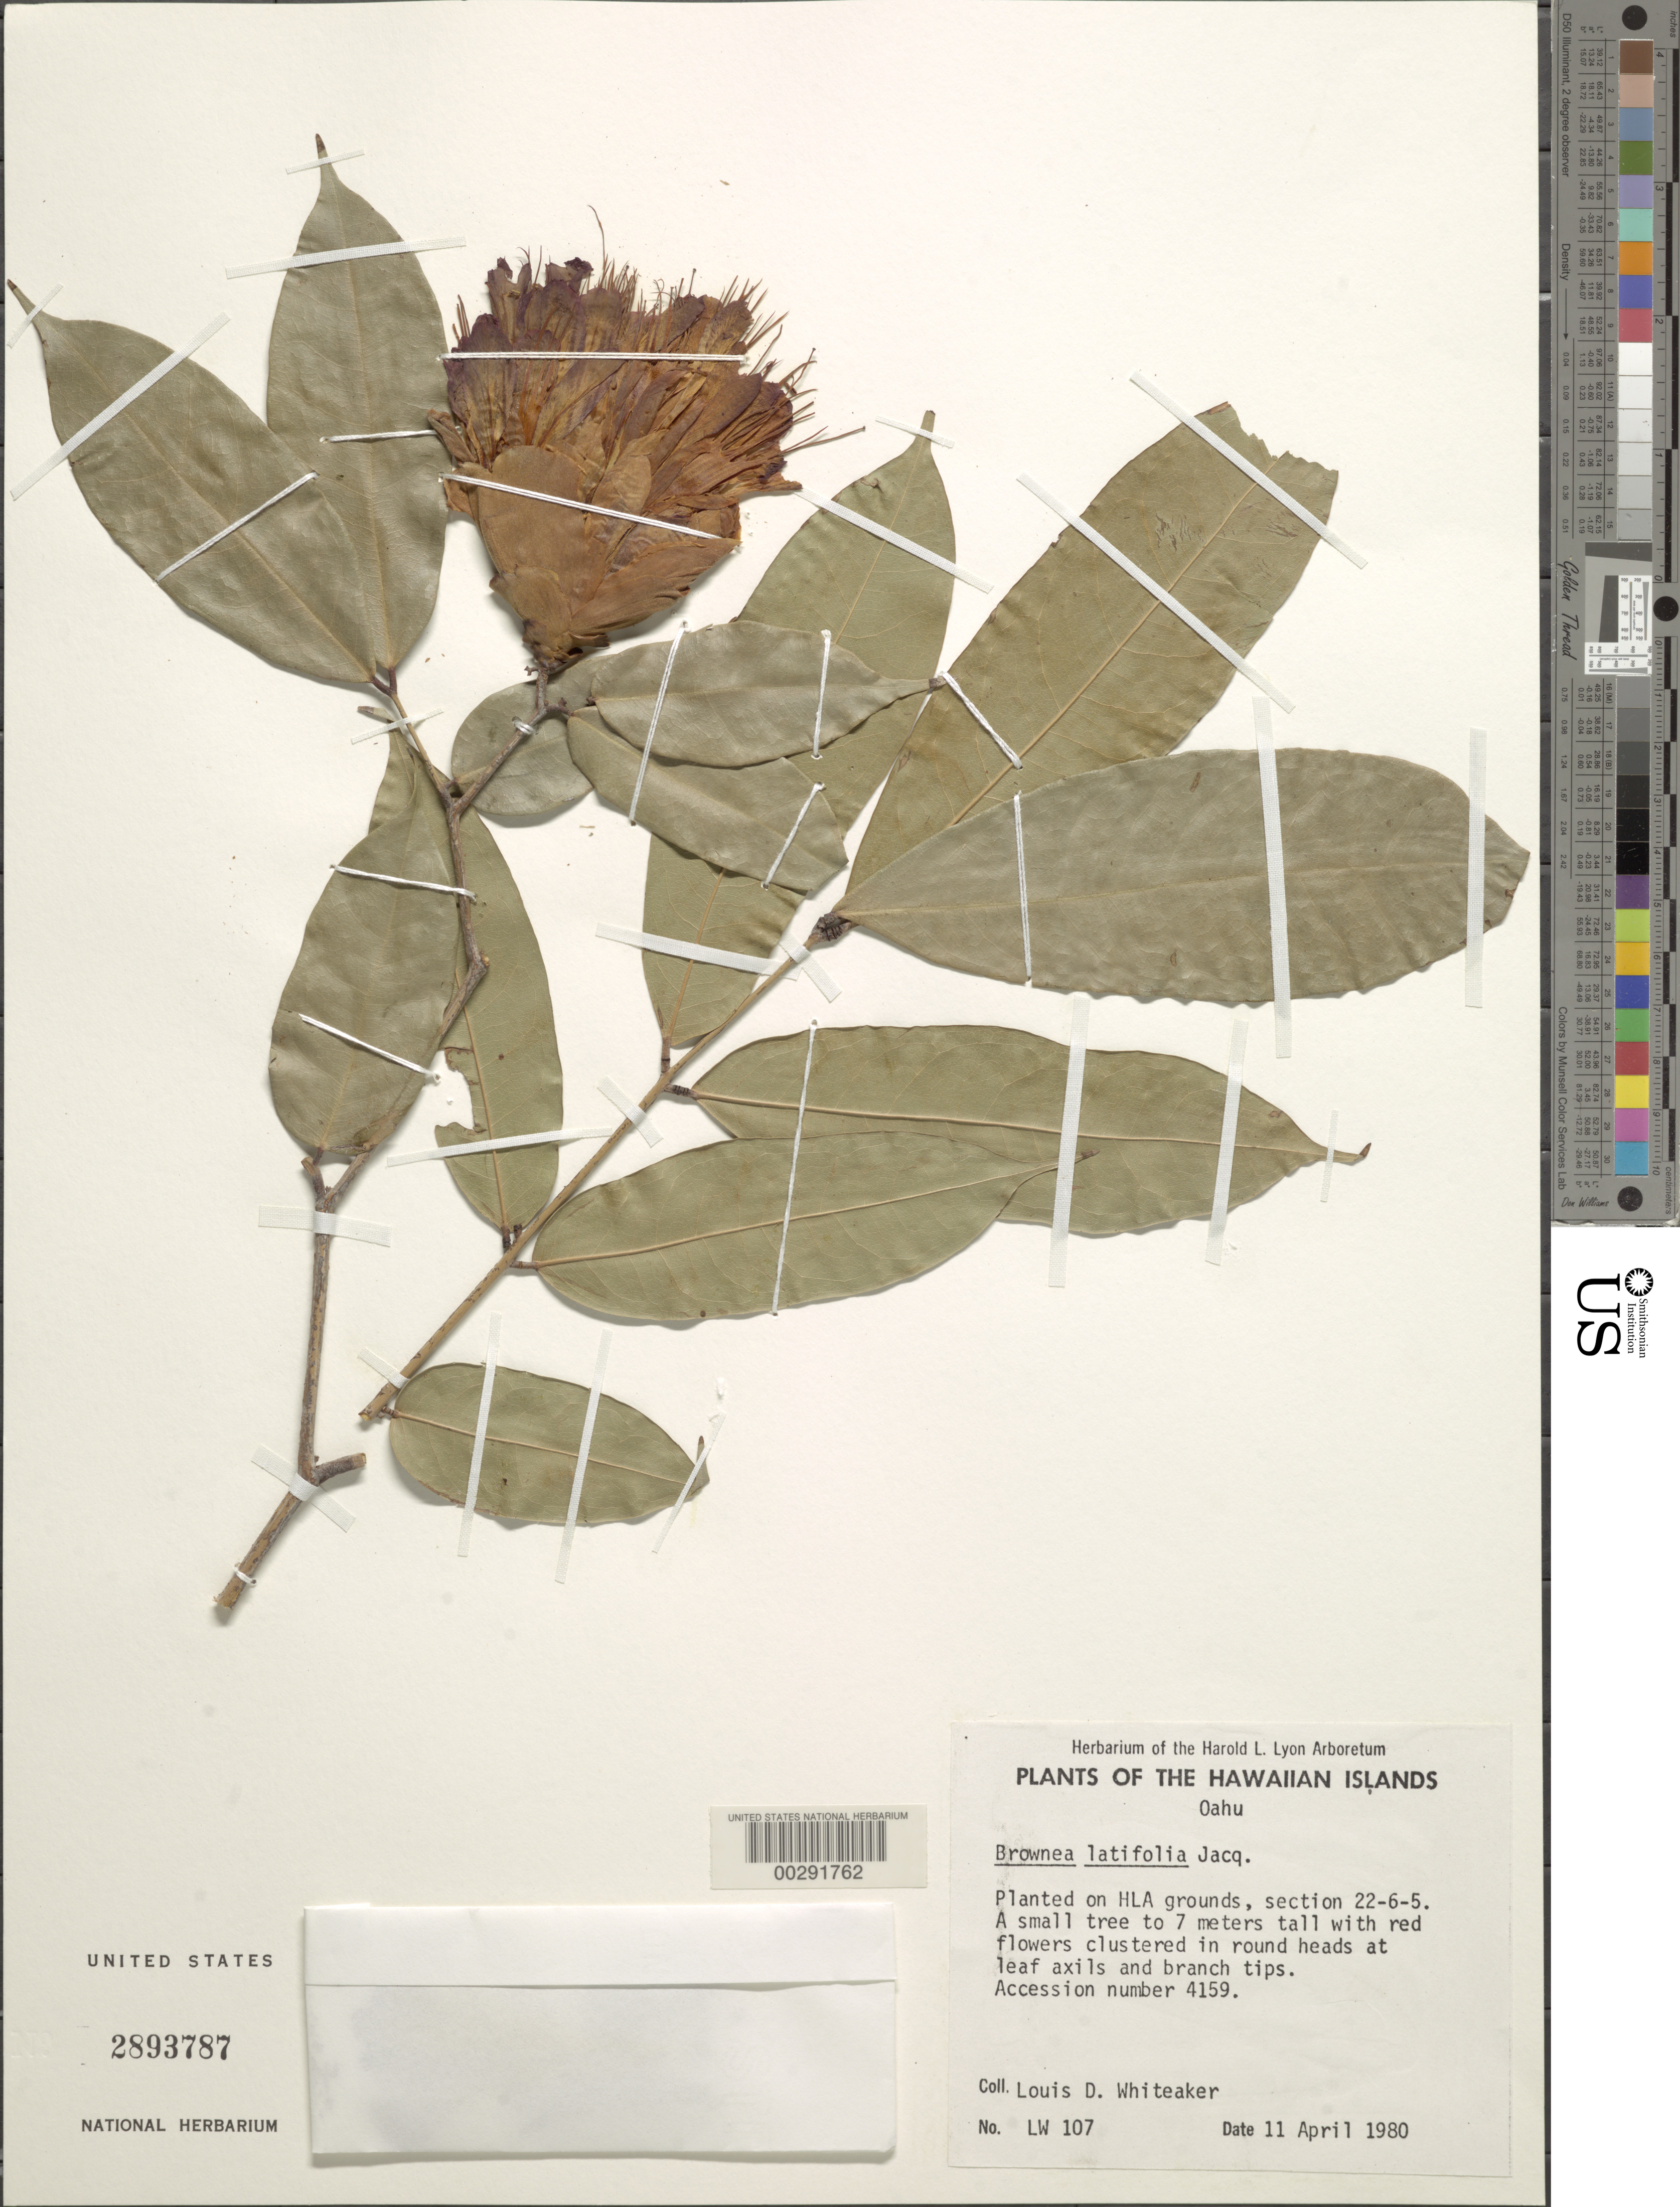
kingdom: Plantae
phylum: Tracheophyta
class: Magnoliopsida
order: Fabales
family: Fabaceae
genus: Brownea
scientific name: Brownea latifolia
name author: Jacq.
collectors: L. Whiteaker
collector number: Lw 107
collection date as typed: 11 Apr 1980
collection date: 1980-04-11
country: United States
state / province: Hawaii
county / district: Honolulu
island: Oahu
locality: Planted on hla grounds, section 22-6-5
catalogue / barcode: US 2893787